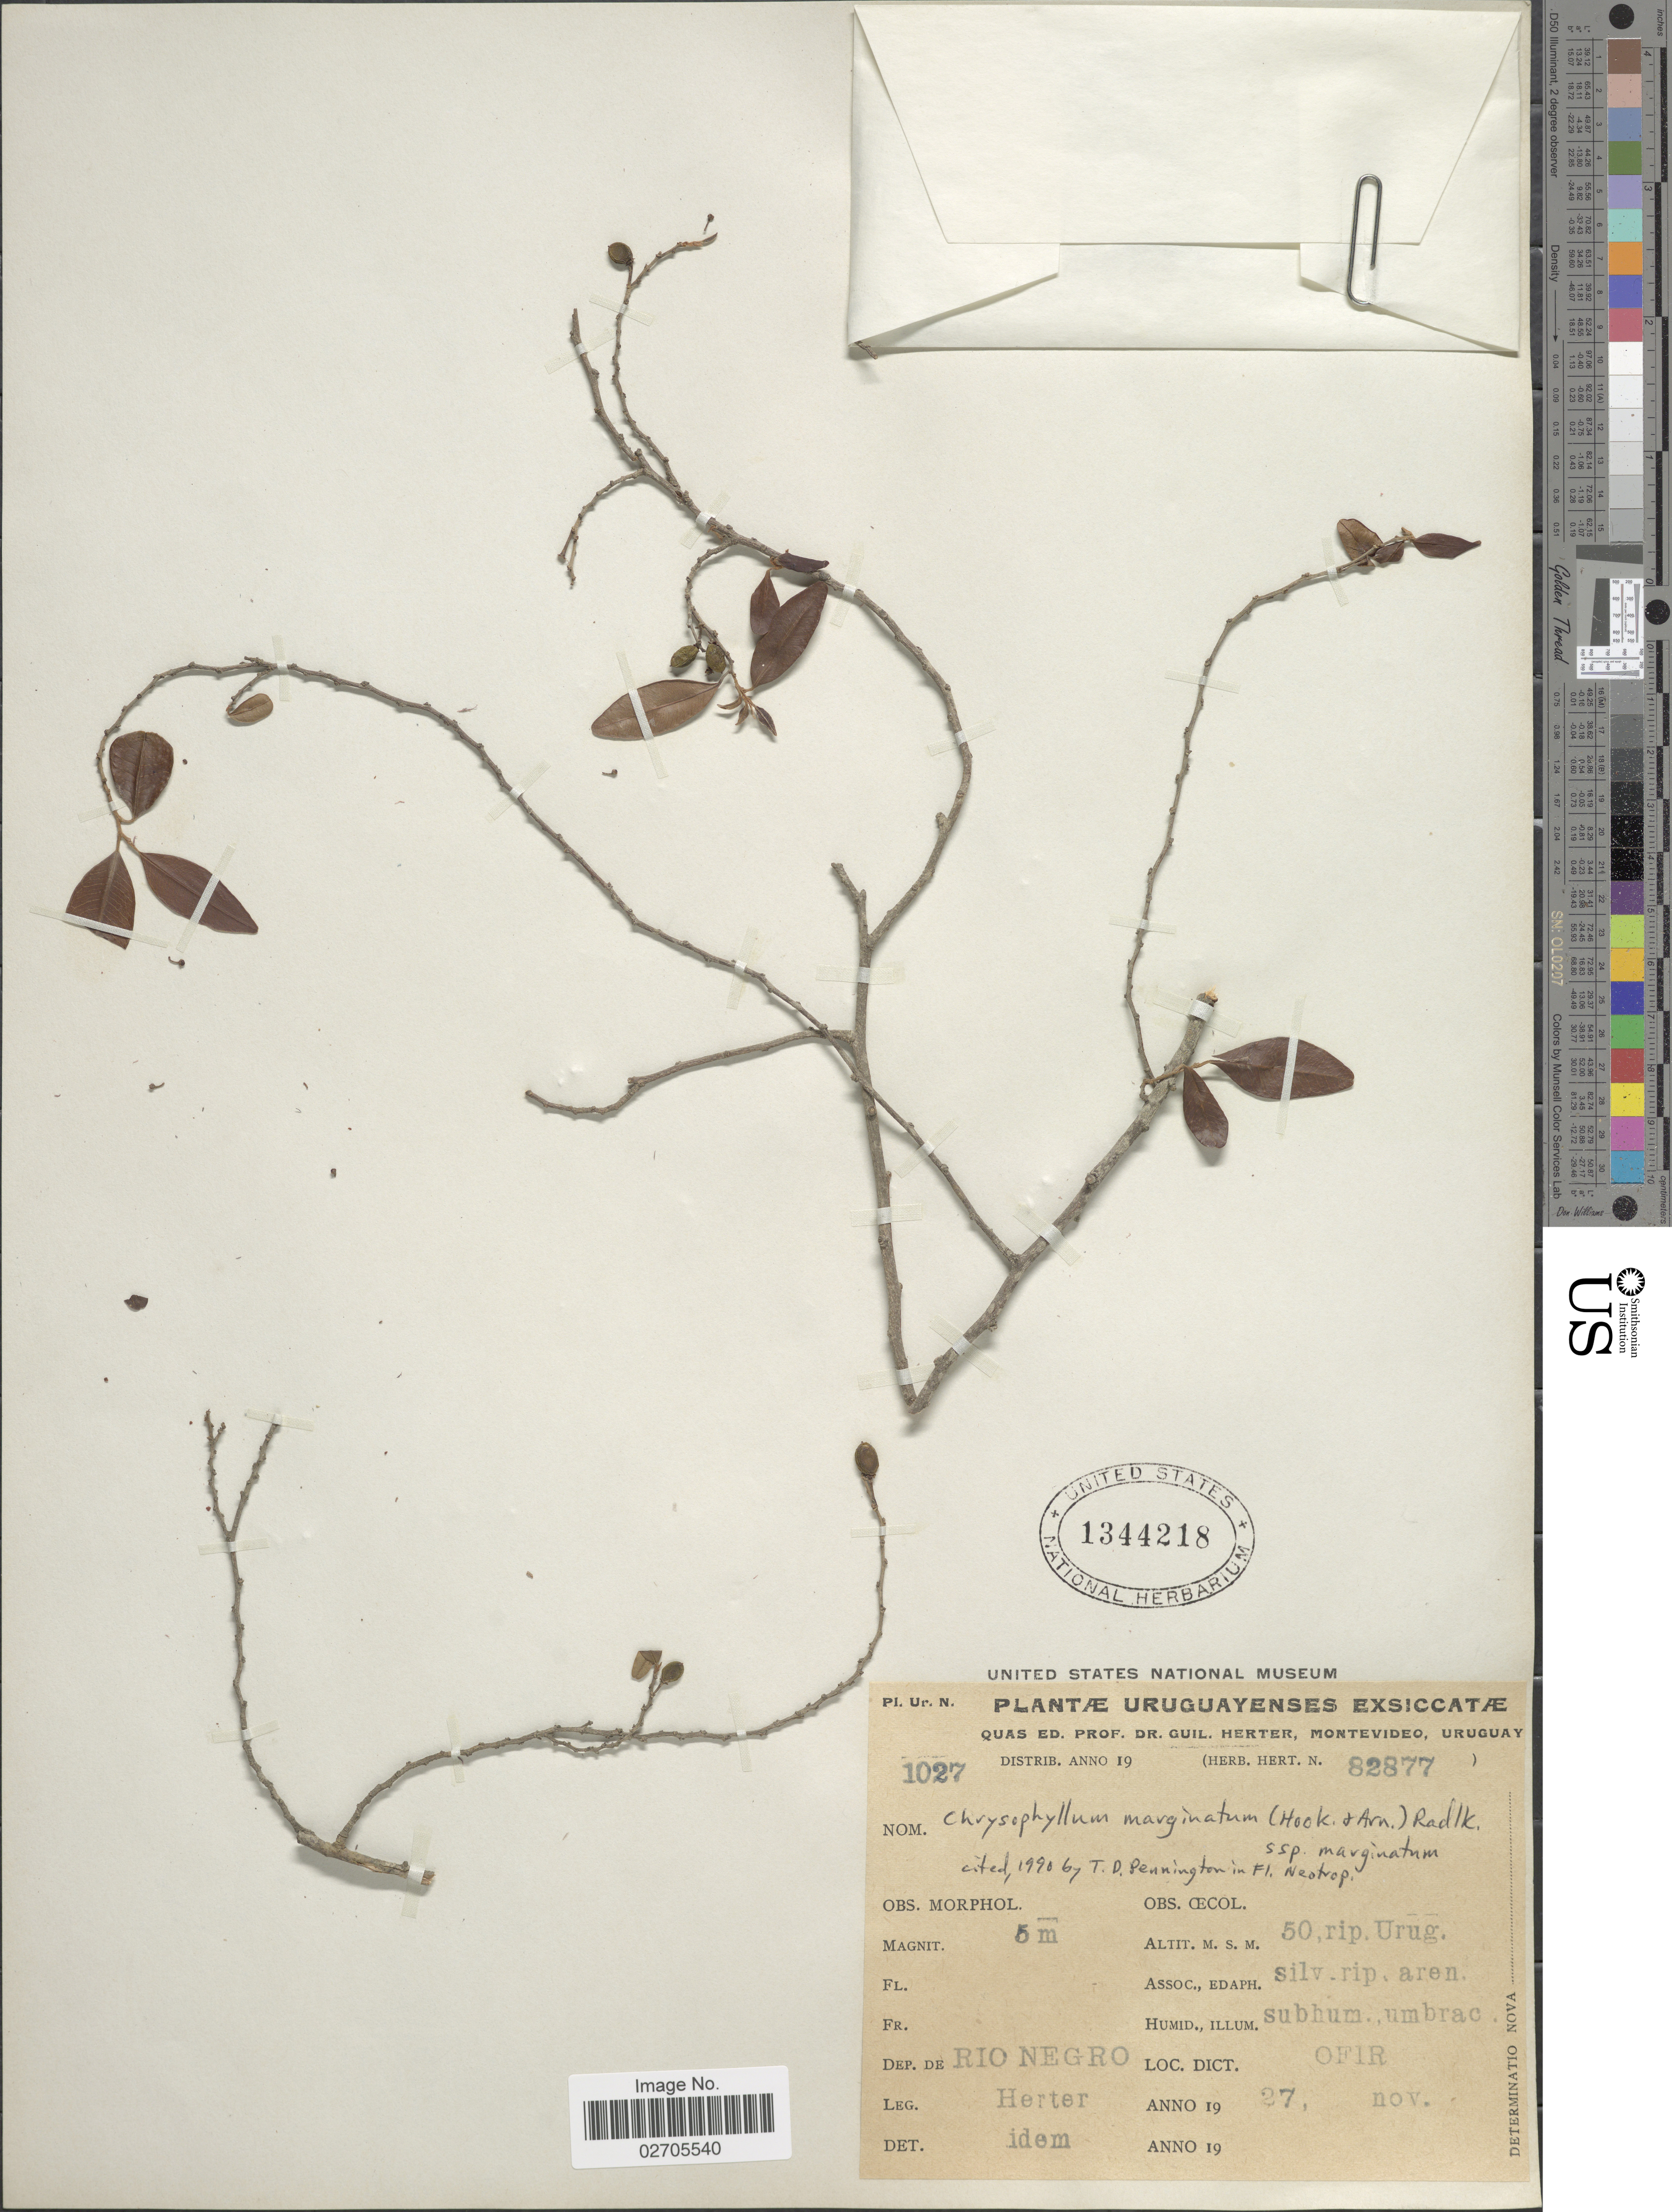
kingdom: Plantae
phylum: Tracheophyta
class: Magnoliopsida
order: Ericales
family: Sapotaceae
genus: Chrysophyllum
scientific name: Chrysophyllum marginatum subsp. marginatum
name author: (Hook. & Arn.) Radlk.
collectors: G. Herter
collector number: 1027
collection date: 1927-11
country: Uruguay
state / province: Rio Negro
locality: Dep. de Rio Negro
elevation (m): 50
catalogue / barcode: US 1344218